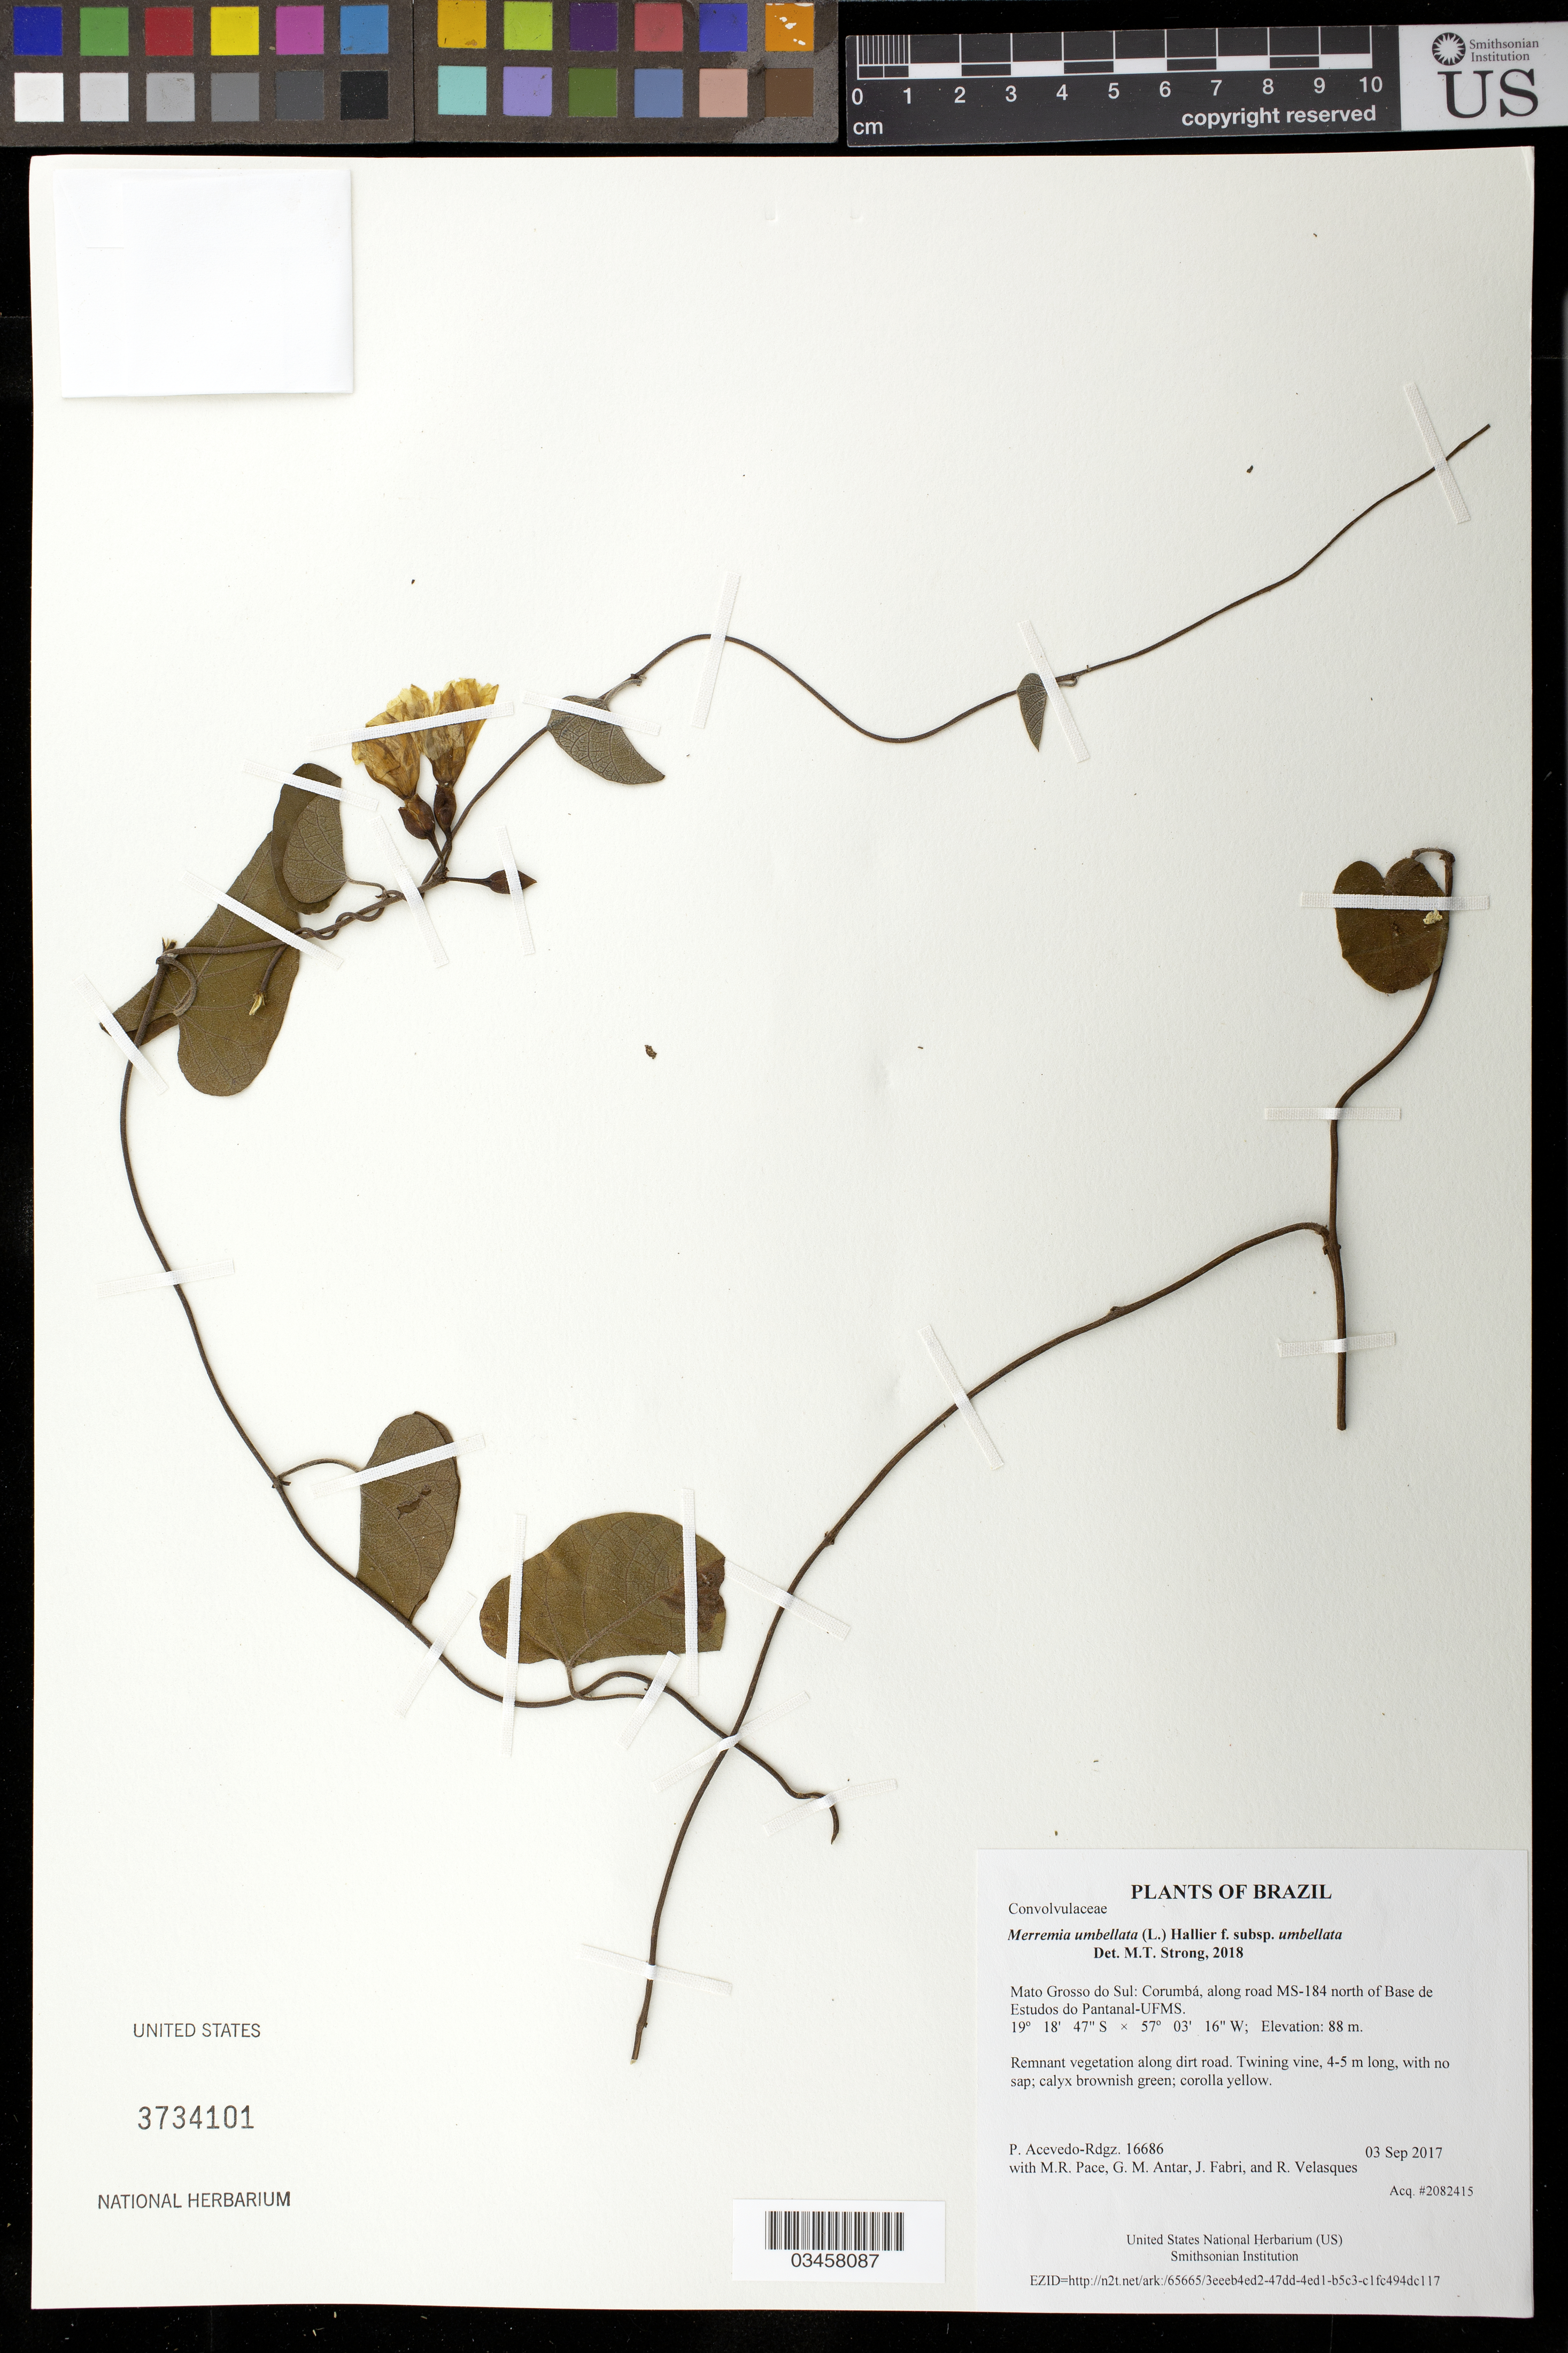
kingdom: Plantae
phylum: Tracheophyta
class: Magnoliopsida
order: Solanales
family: Convolvulaceae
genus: Camonea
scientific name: Camonea umbellata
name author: (L.) A. R. Simões & Staples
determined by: Strong, Mark T., (BOT), Smithsonian Institution - National Museum of Natural History (UNITED STATES)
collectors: P. Acevedo-Rodr., M. R. Pace, G. M. Antar, J. Fabri & R. Velasques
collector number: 16686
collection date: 2017-09-03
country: Brazil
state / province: Mato Grosso do Sul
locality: Corumbá, along road MS-184 north of Base de Estudos do Pantanal-UFMS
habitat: Remnant vegetation along dirt road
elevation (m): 88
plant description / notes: US, NY, MO, K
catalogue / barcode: US 3734101